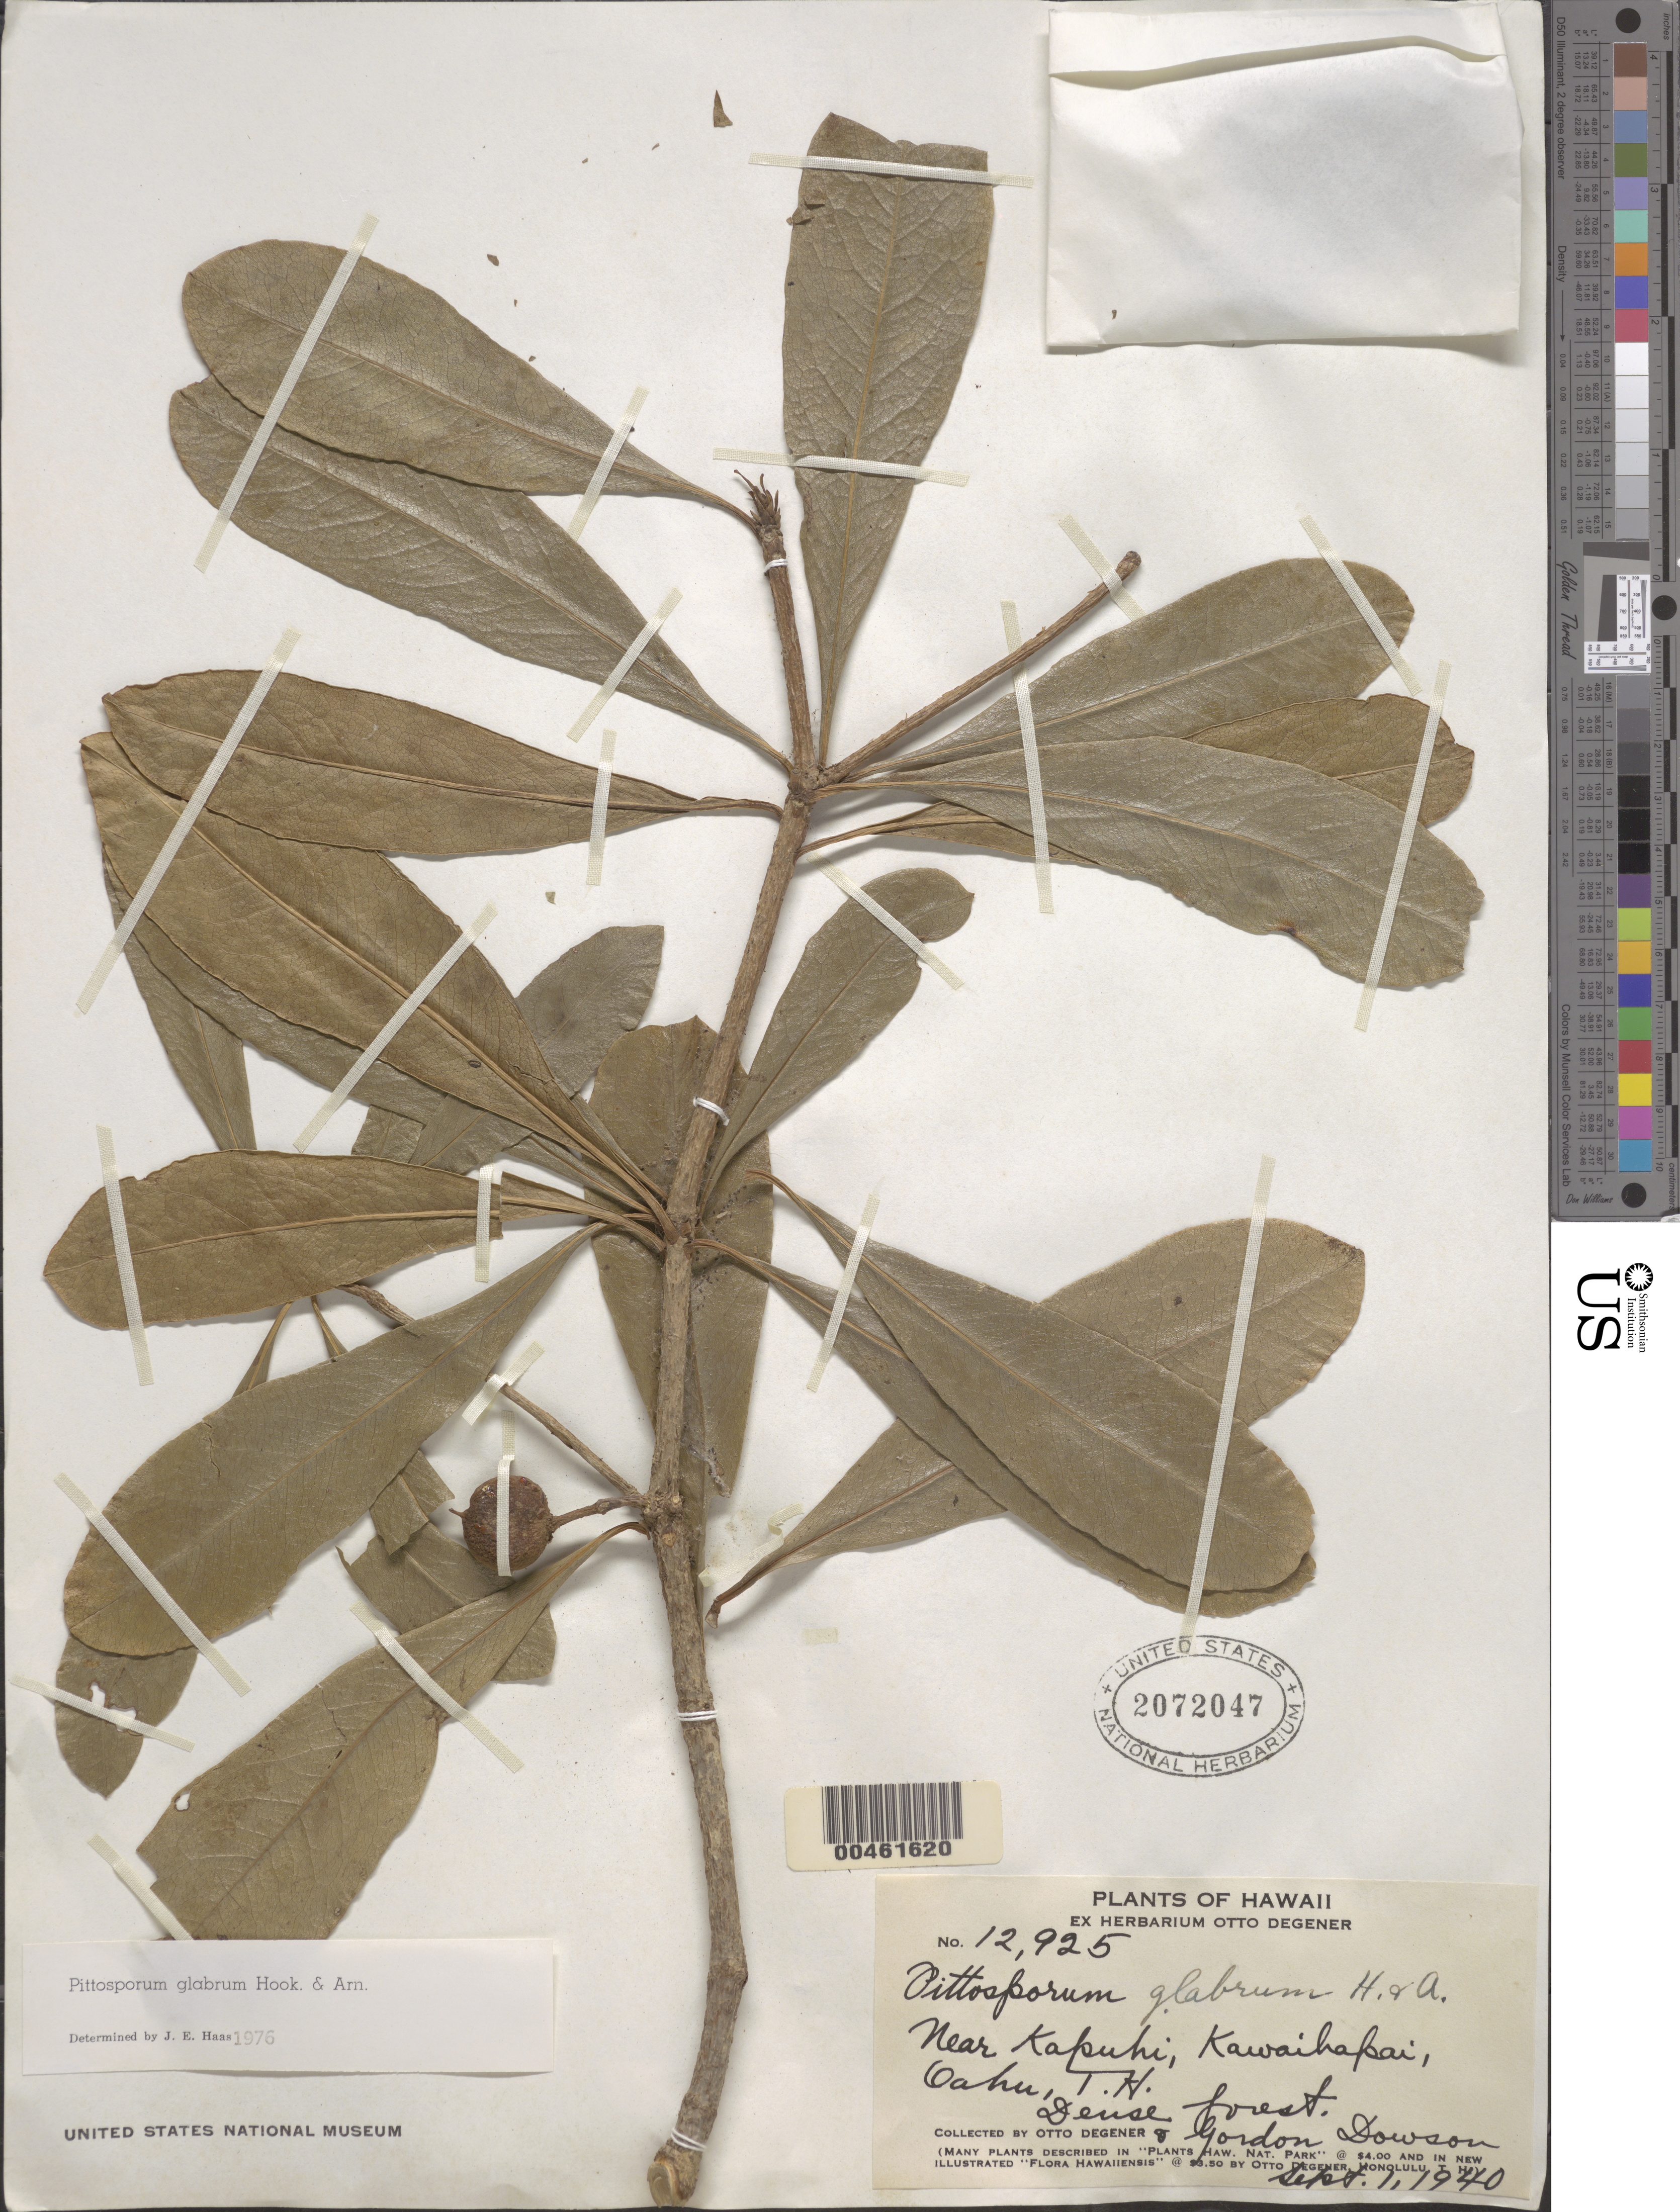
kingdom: Plantae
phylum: Tracheophyta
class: Magnoliopsida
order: Apiales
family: Pittosporaceae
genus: Pittosporum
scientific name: Pittosporum glabrum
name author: Hook. & Arn.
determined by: Haas, J. E.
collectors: O. Degener & G. Dowson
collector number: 12925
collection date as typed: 1 Sep 1940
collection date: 1940-09-01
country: United States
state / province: Hawaii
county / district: Honolulu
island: Oahu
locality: Near Kapuhi, Kawaihapai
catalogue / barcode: US 2072047